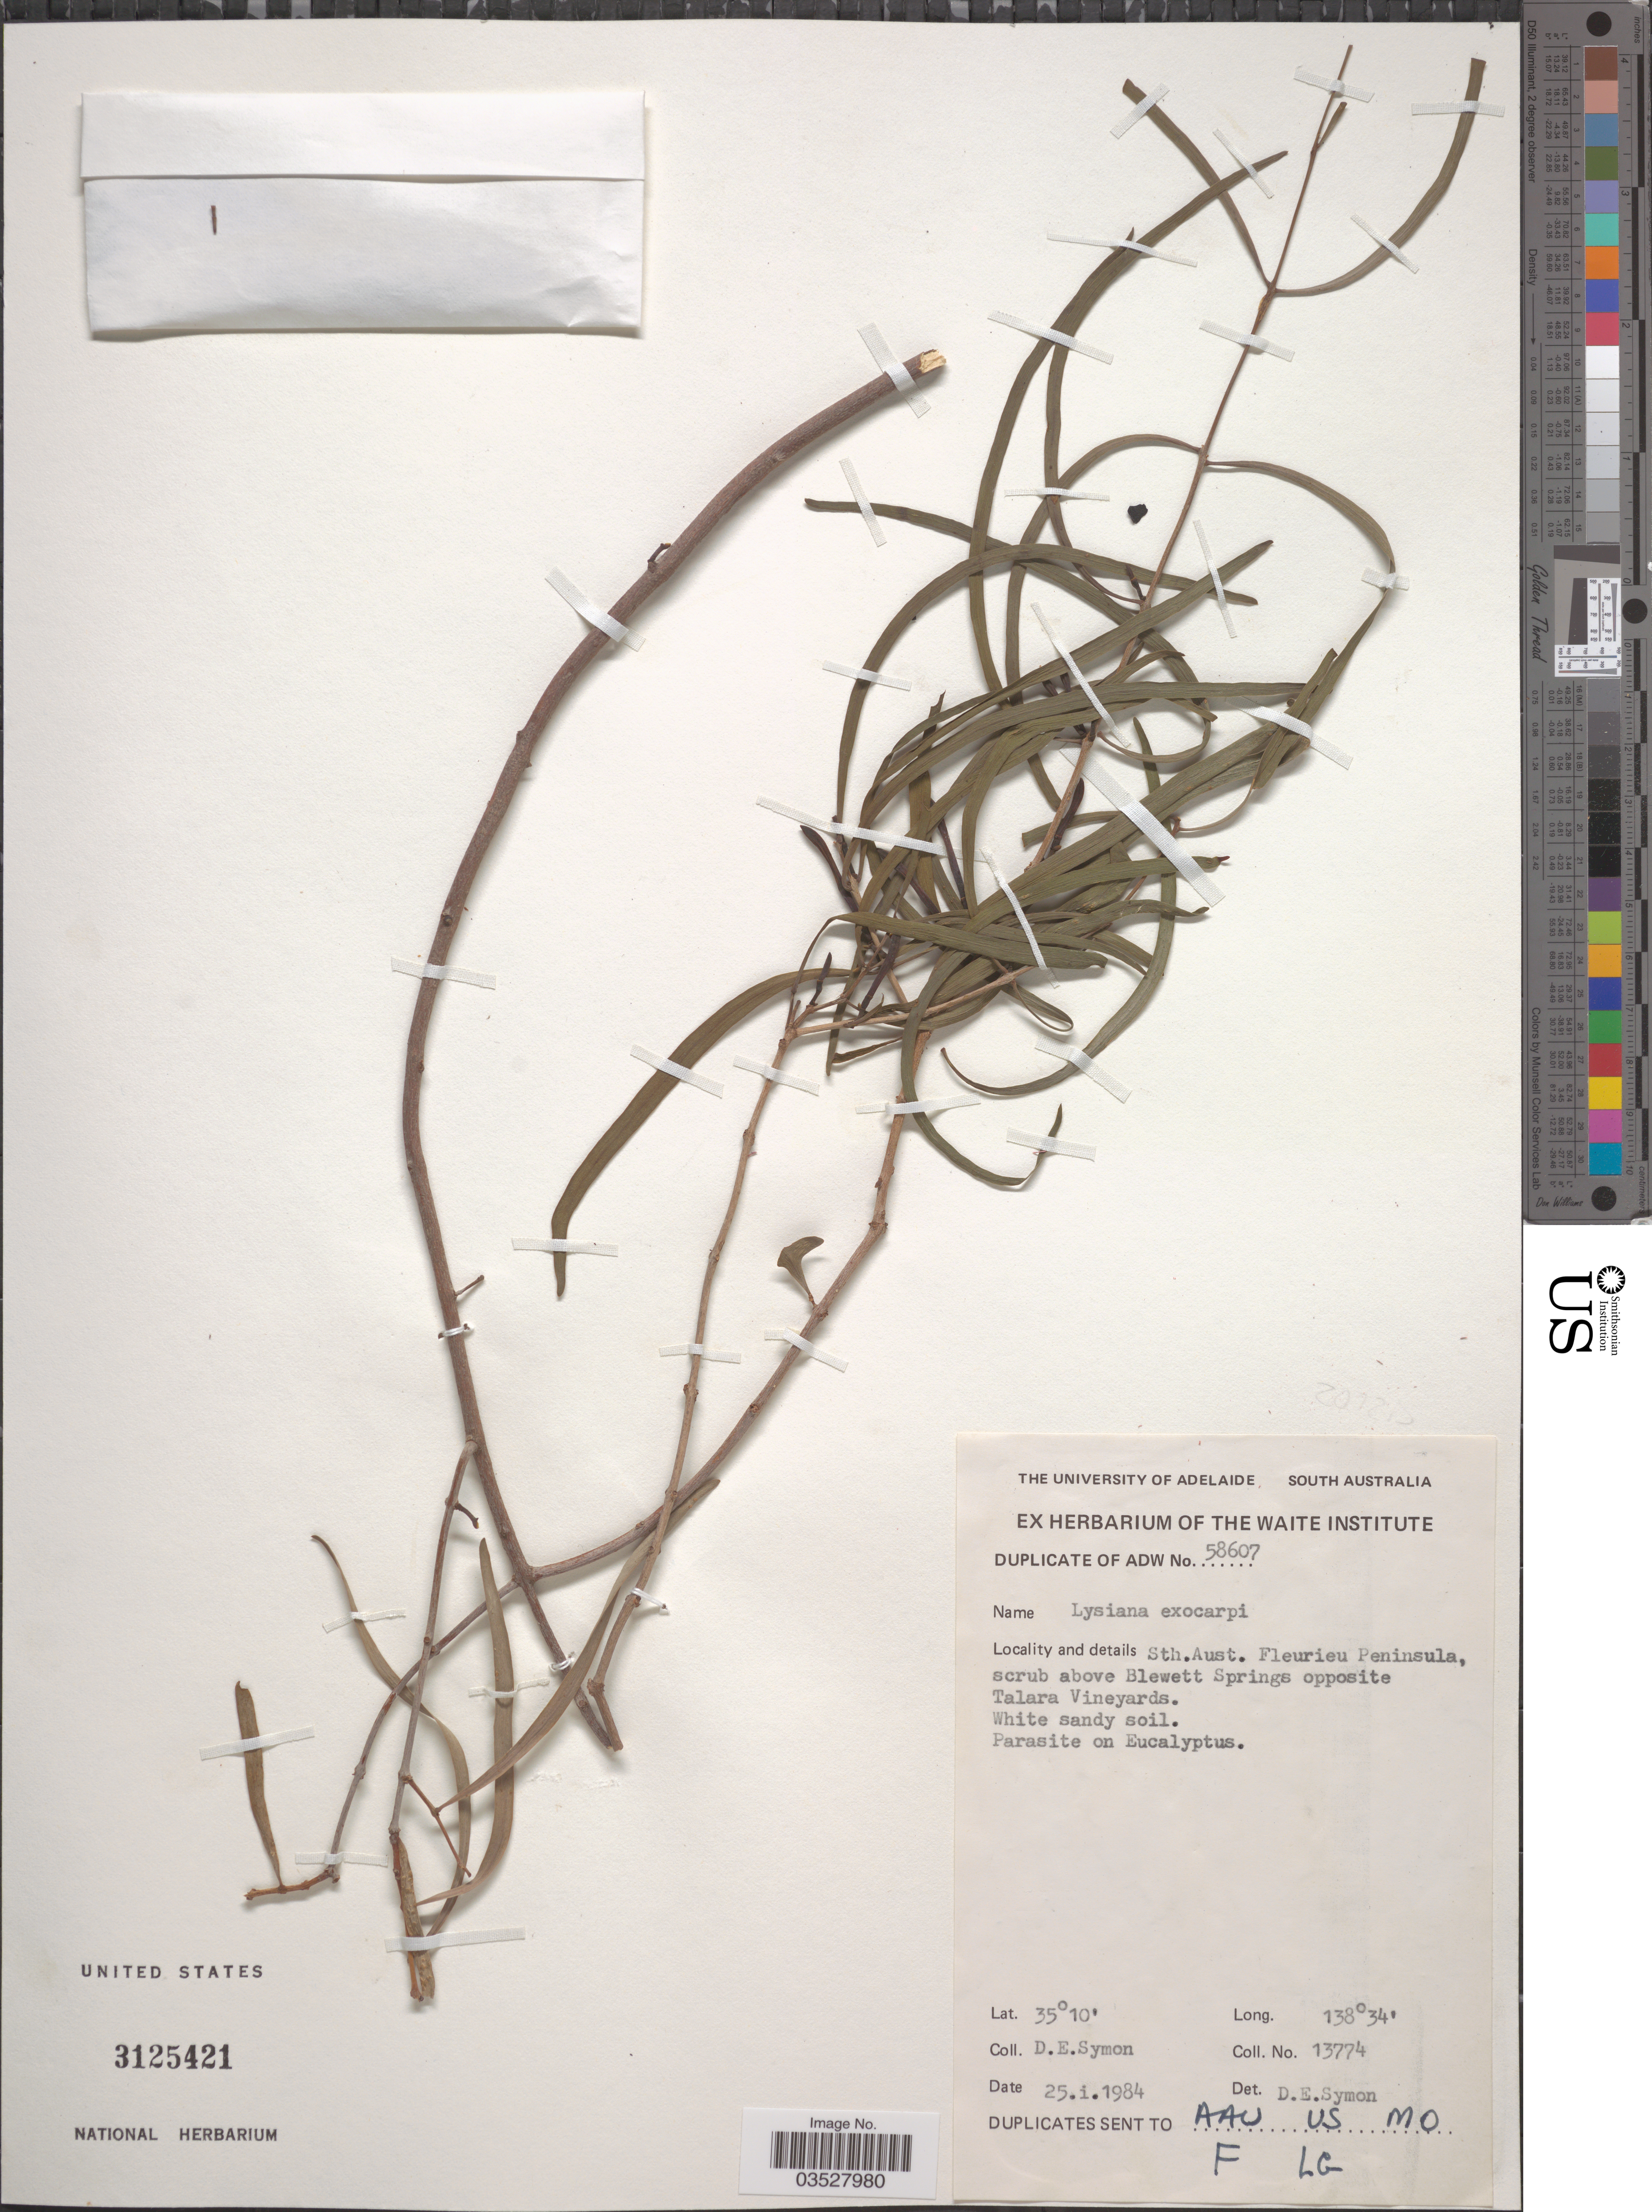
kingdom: Plantae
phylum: Tracheophyta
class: Magnoliopsida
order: Santalales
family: Loranthaceae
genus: Lysiana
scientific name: Lysiana exocarpi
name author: Tiegh.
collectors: D. Symon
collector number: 13774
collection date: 1984-01-25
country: Australia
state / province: South Australia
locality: Sth. Aust. Fleurieu Peninsula, scrub above Blewett Springs opposite Talara Vineyards.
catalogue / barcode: US 3125421